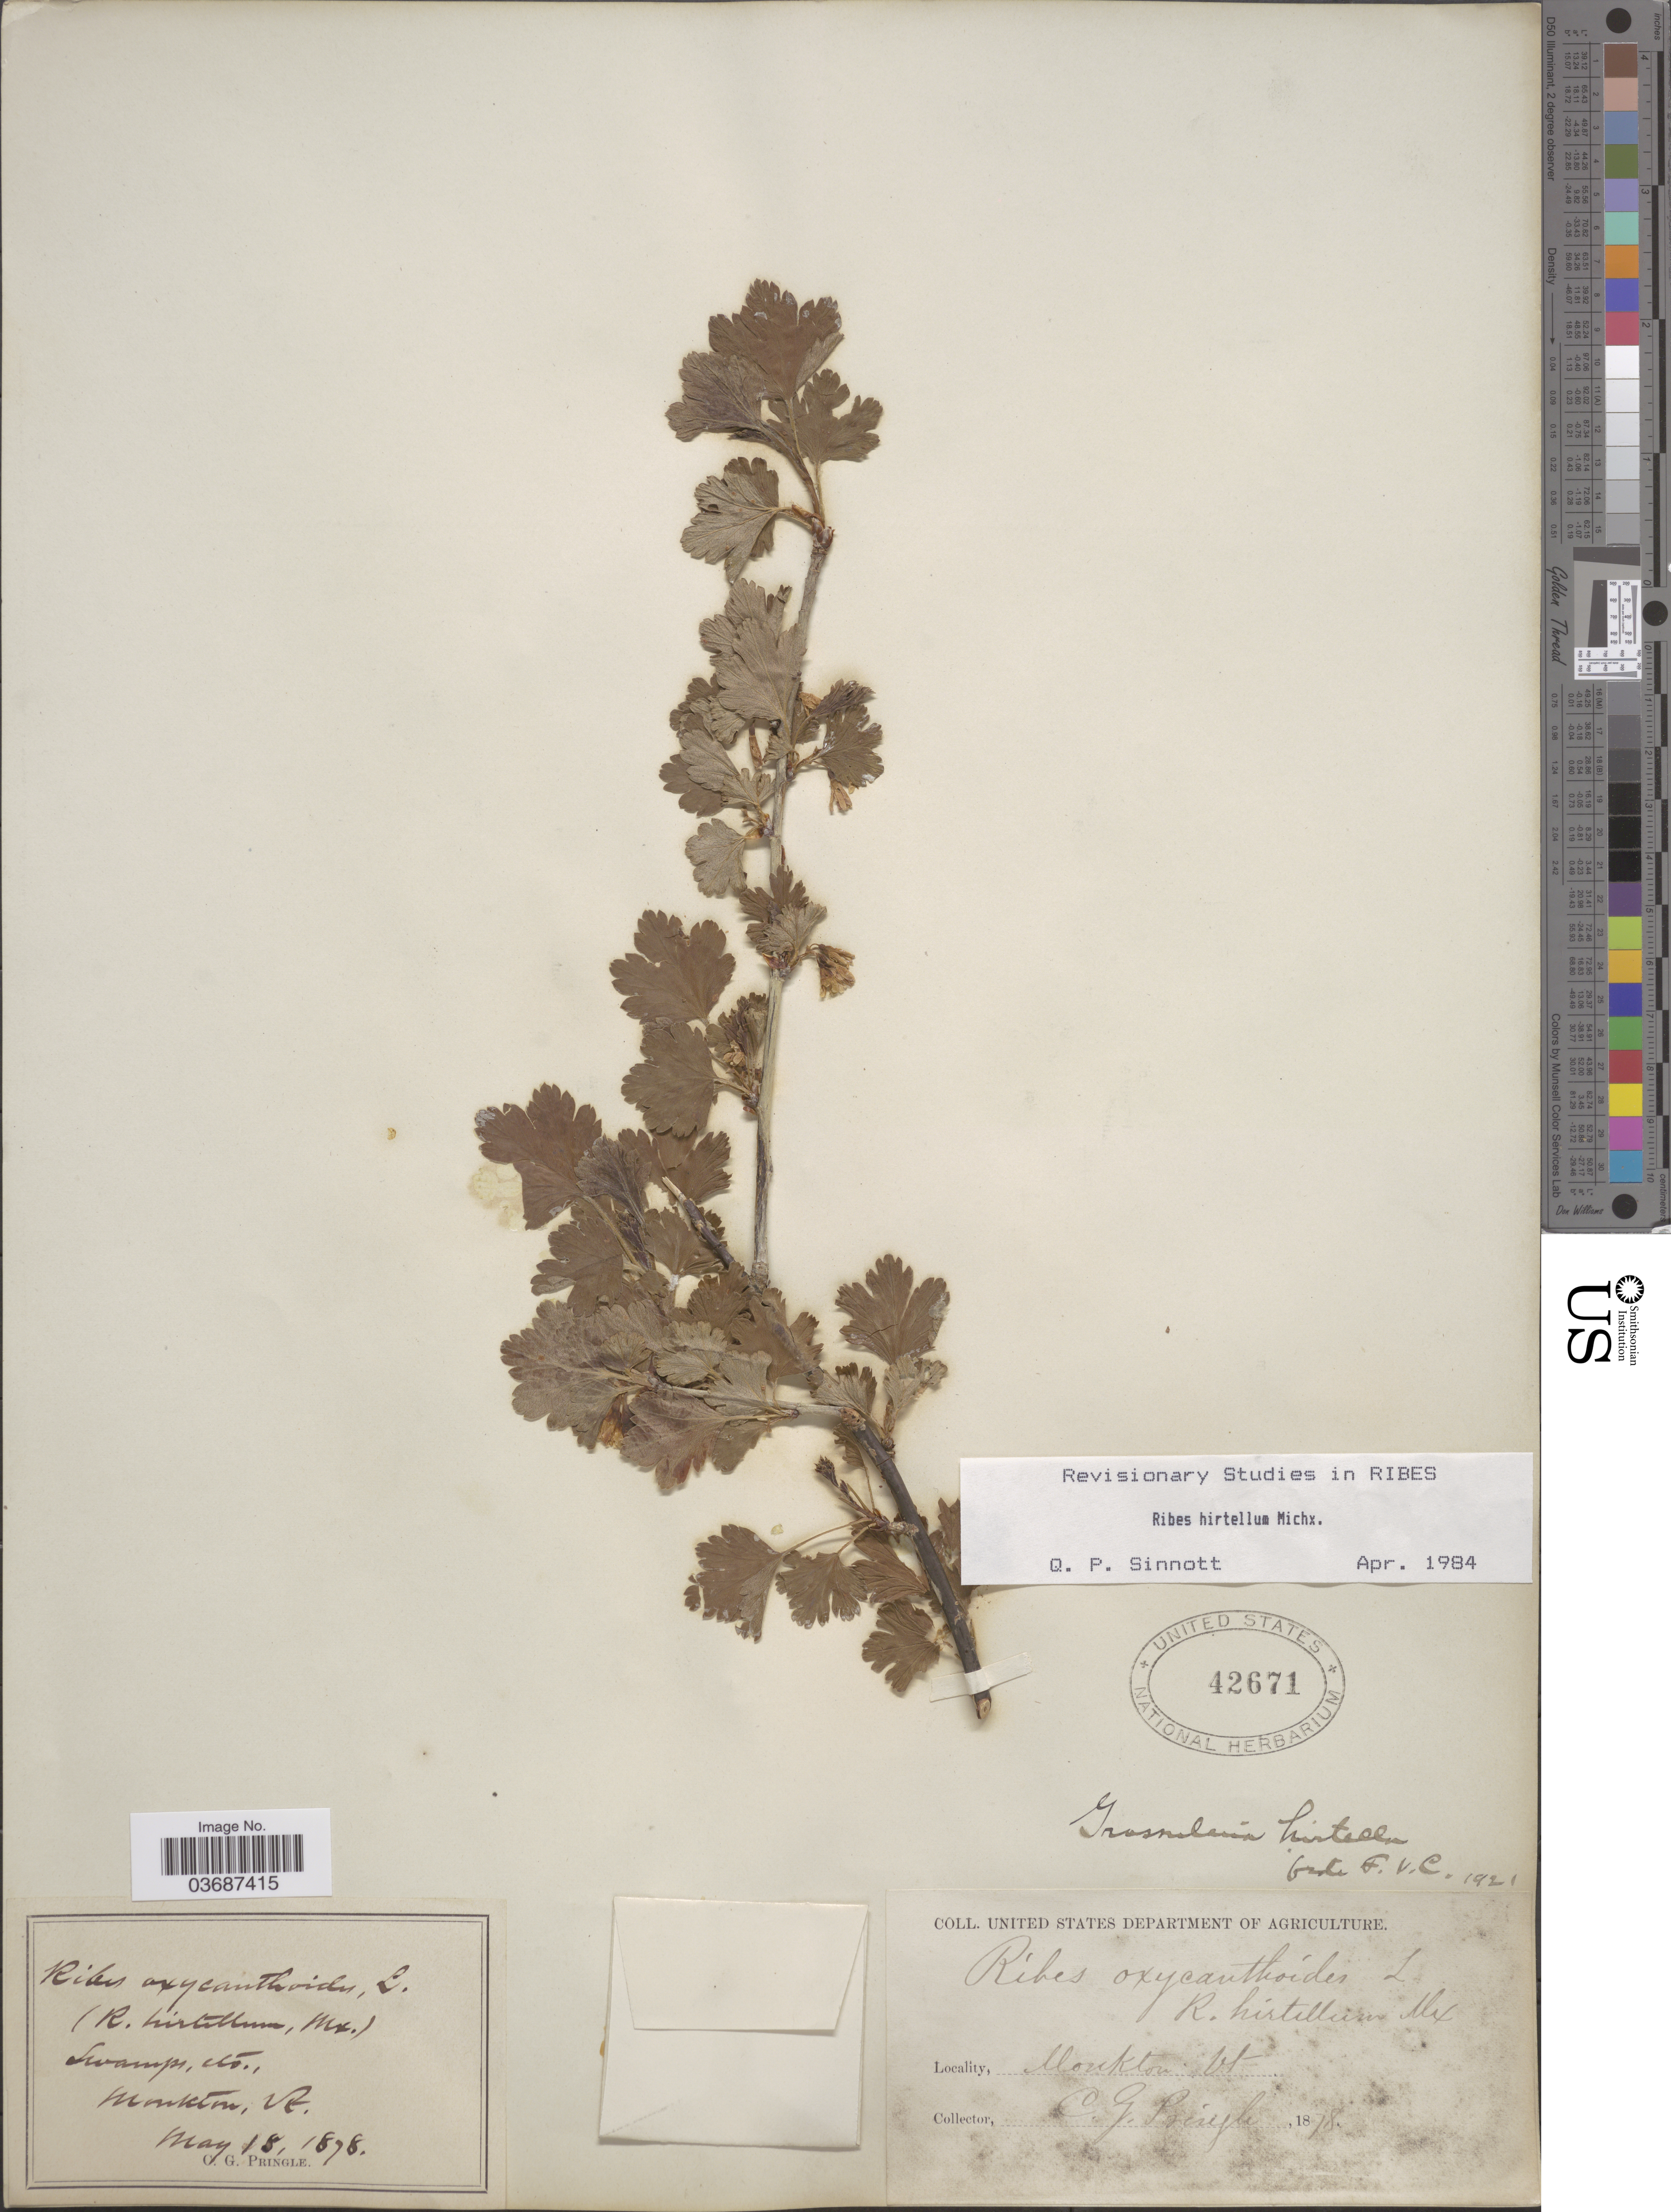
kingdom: Plantae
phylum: Tracheophyta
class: Magnoliopsida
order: Saxifragales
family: Grossulariaceae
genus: Ribes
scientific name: Ribes hirtellum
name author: Michx.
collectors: C. G. Pringle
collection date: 1878-05-18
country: United States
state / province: Vermont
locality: Monkton.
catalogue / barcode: US 42671